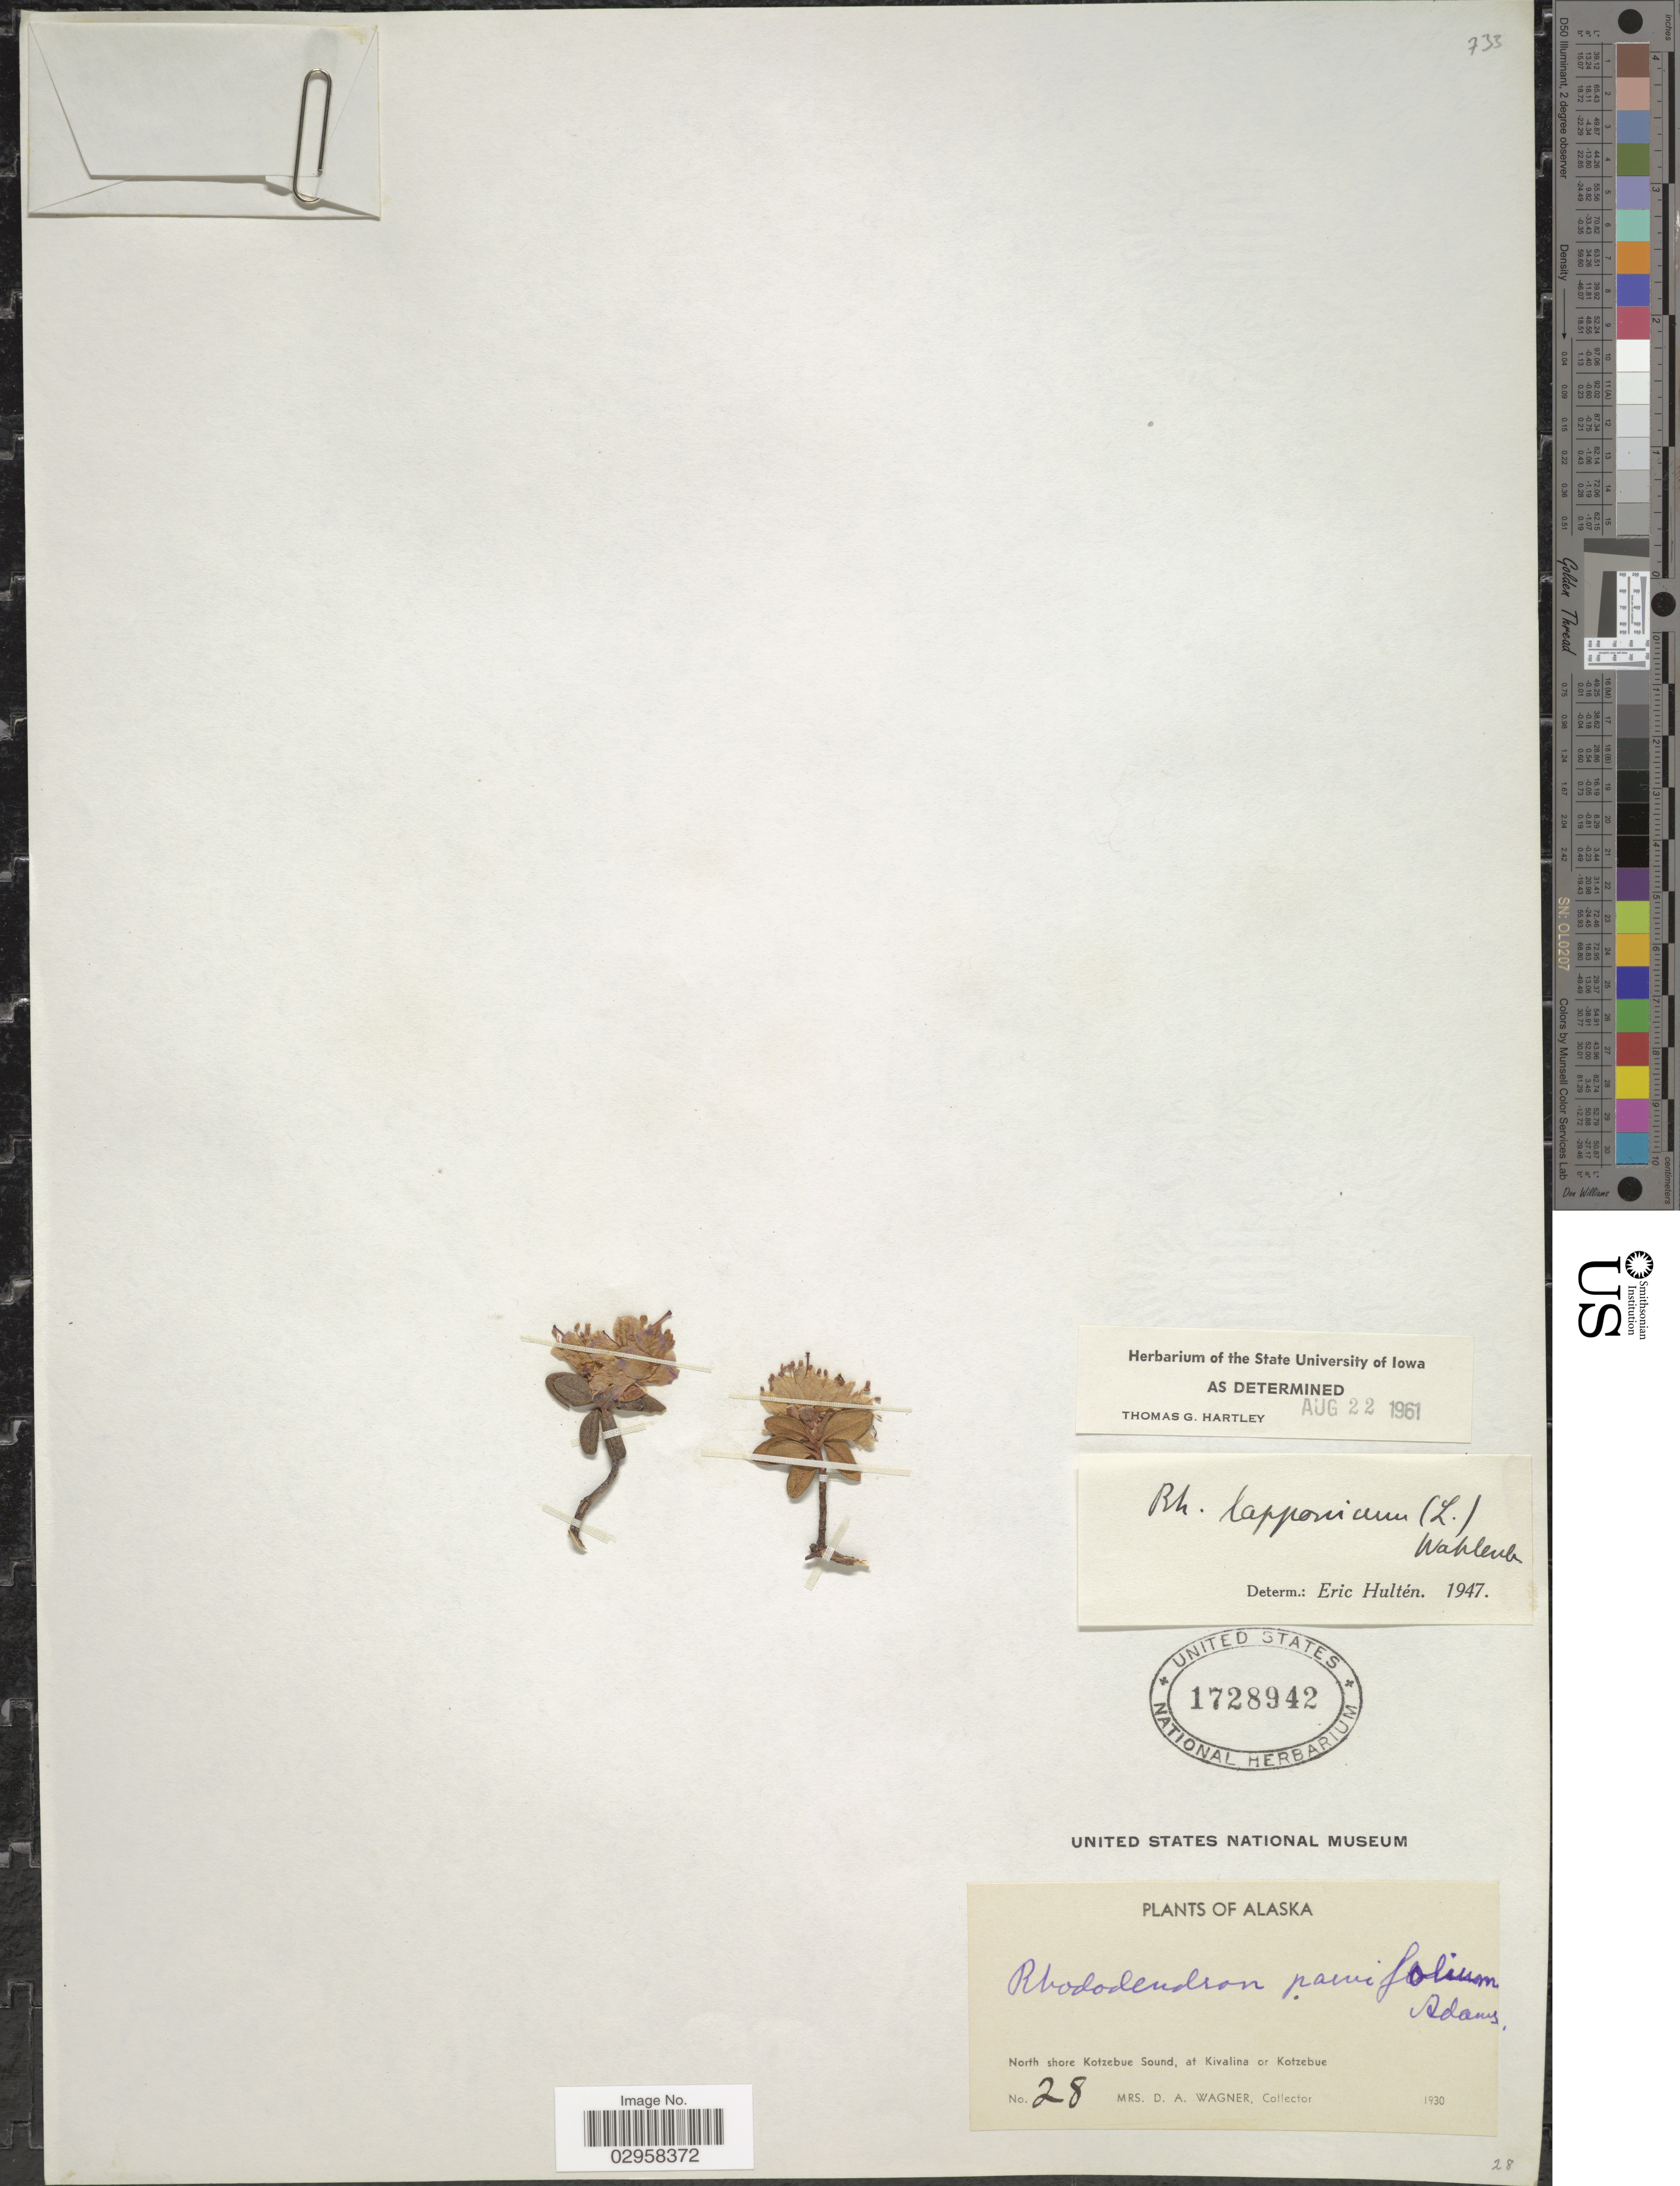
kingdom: Plantae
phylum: Tracheophyta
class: Magnoliopsida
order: Ericales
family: Ericaceae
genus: Rhododendron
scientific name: Rhododendron lapponicum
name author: (L.) Wahlenb.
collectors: D. Wagner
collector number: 28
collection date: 1930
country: United States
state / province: Alaska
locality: North shore Kotzebue Sound, at Kivalina or Kotzebue.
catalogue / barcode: US 1728942